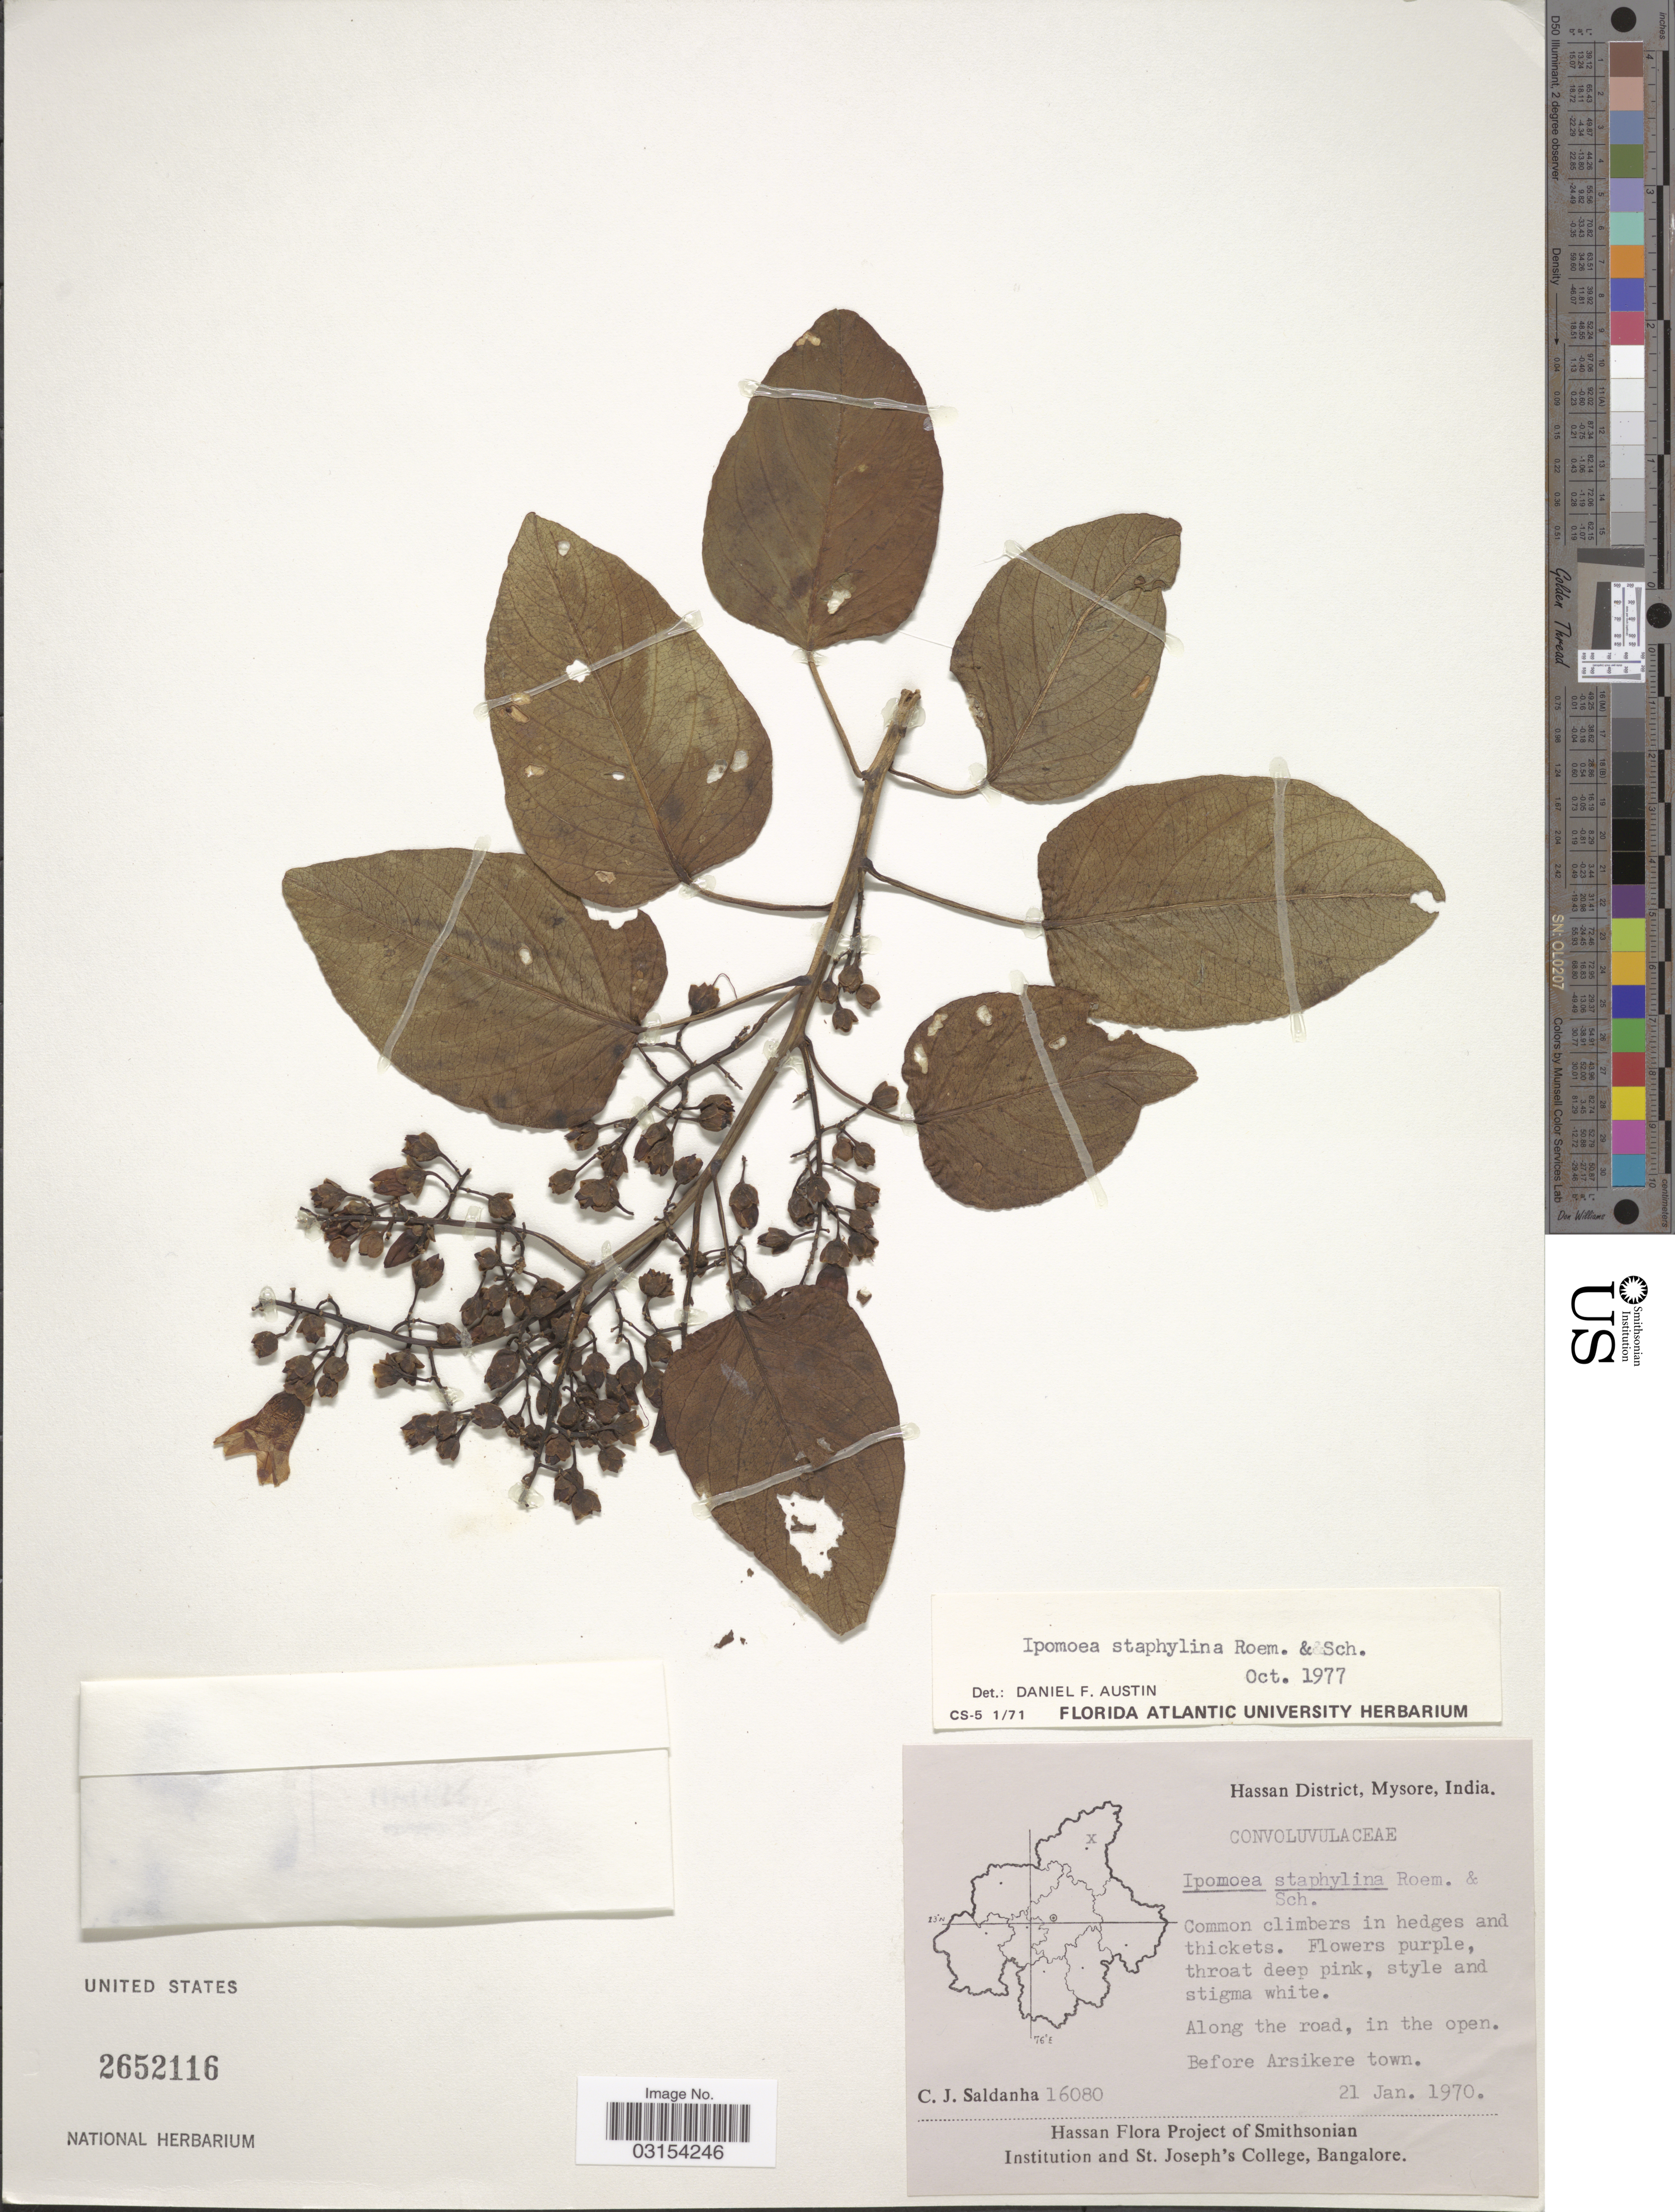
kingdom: Plantae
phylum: Tracheophyta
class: Magnoliopsida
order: Solanales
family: Convolvulaceae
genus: Ipomoea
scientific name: Ipomoea staphylina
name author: Roem. & Schult.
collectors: C. J. Saldanha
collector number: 16080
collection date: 1970-01-21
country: India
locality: Hassan District, Mysore, India, Along the road, in the open, Before Arsikere town.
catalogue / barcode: US 2652116